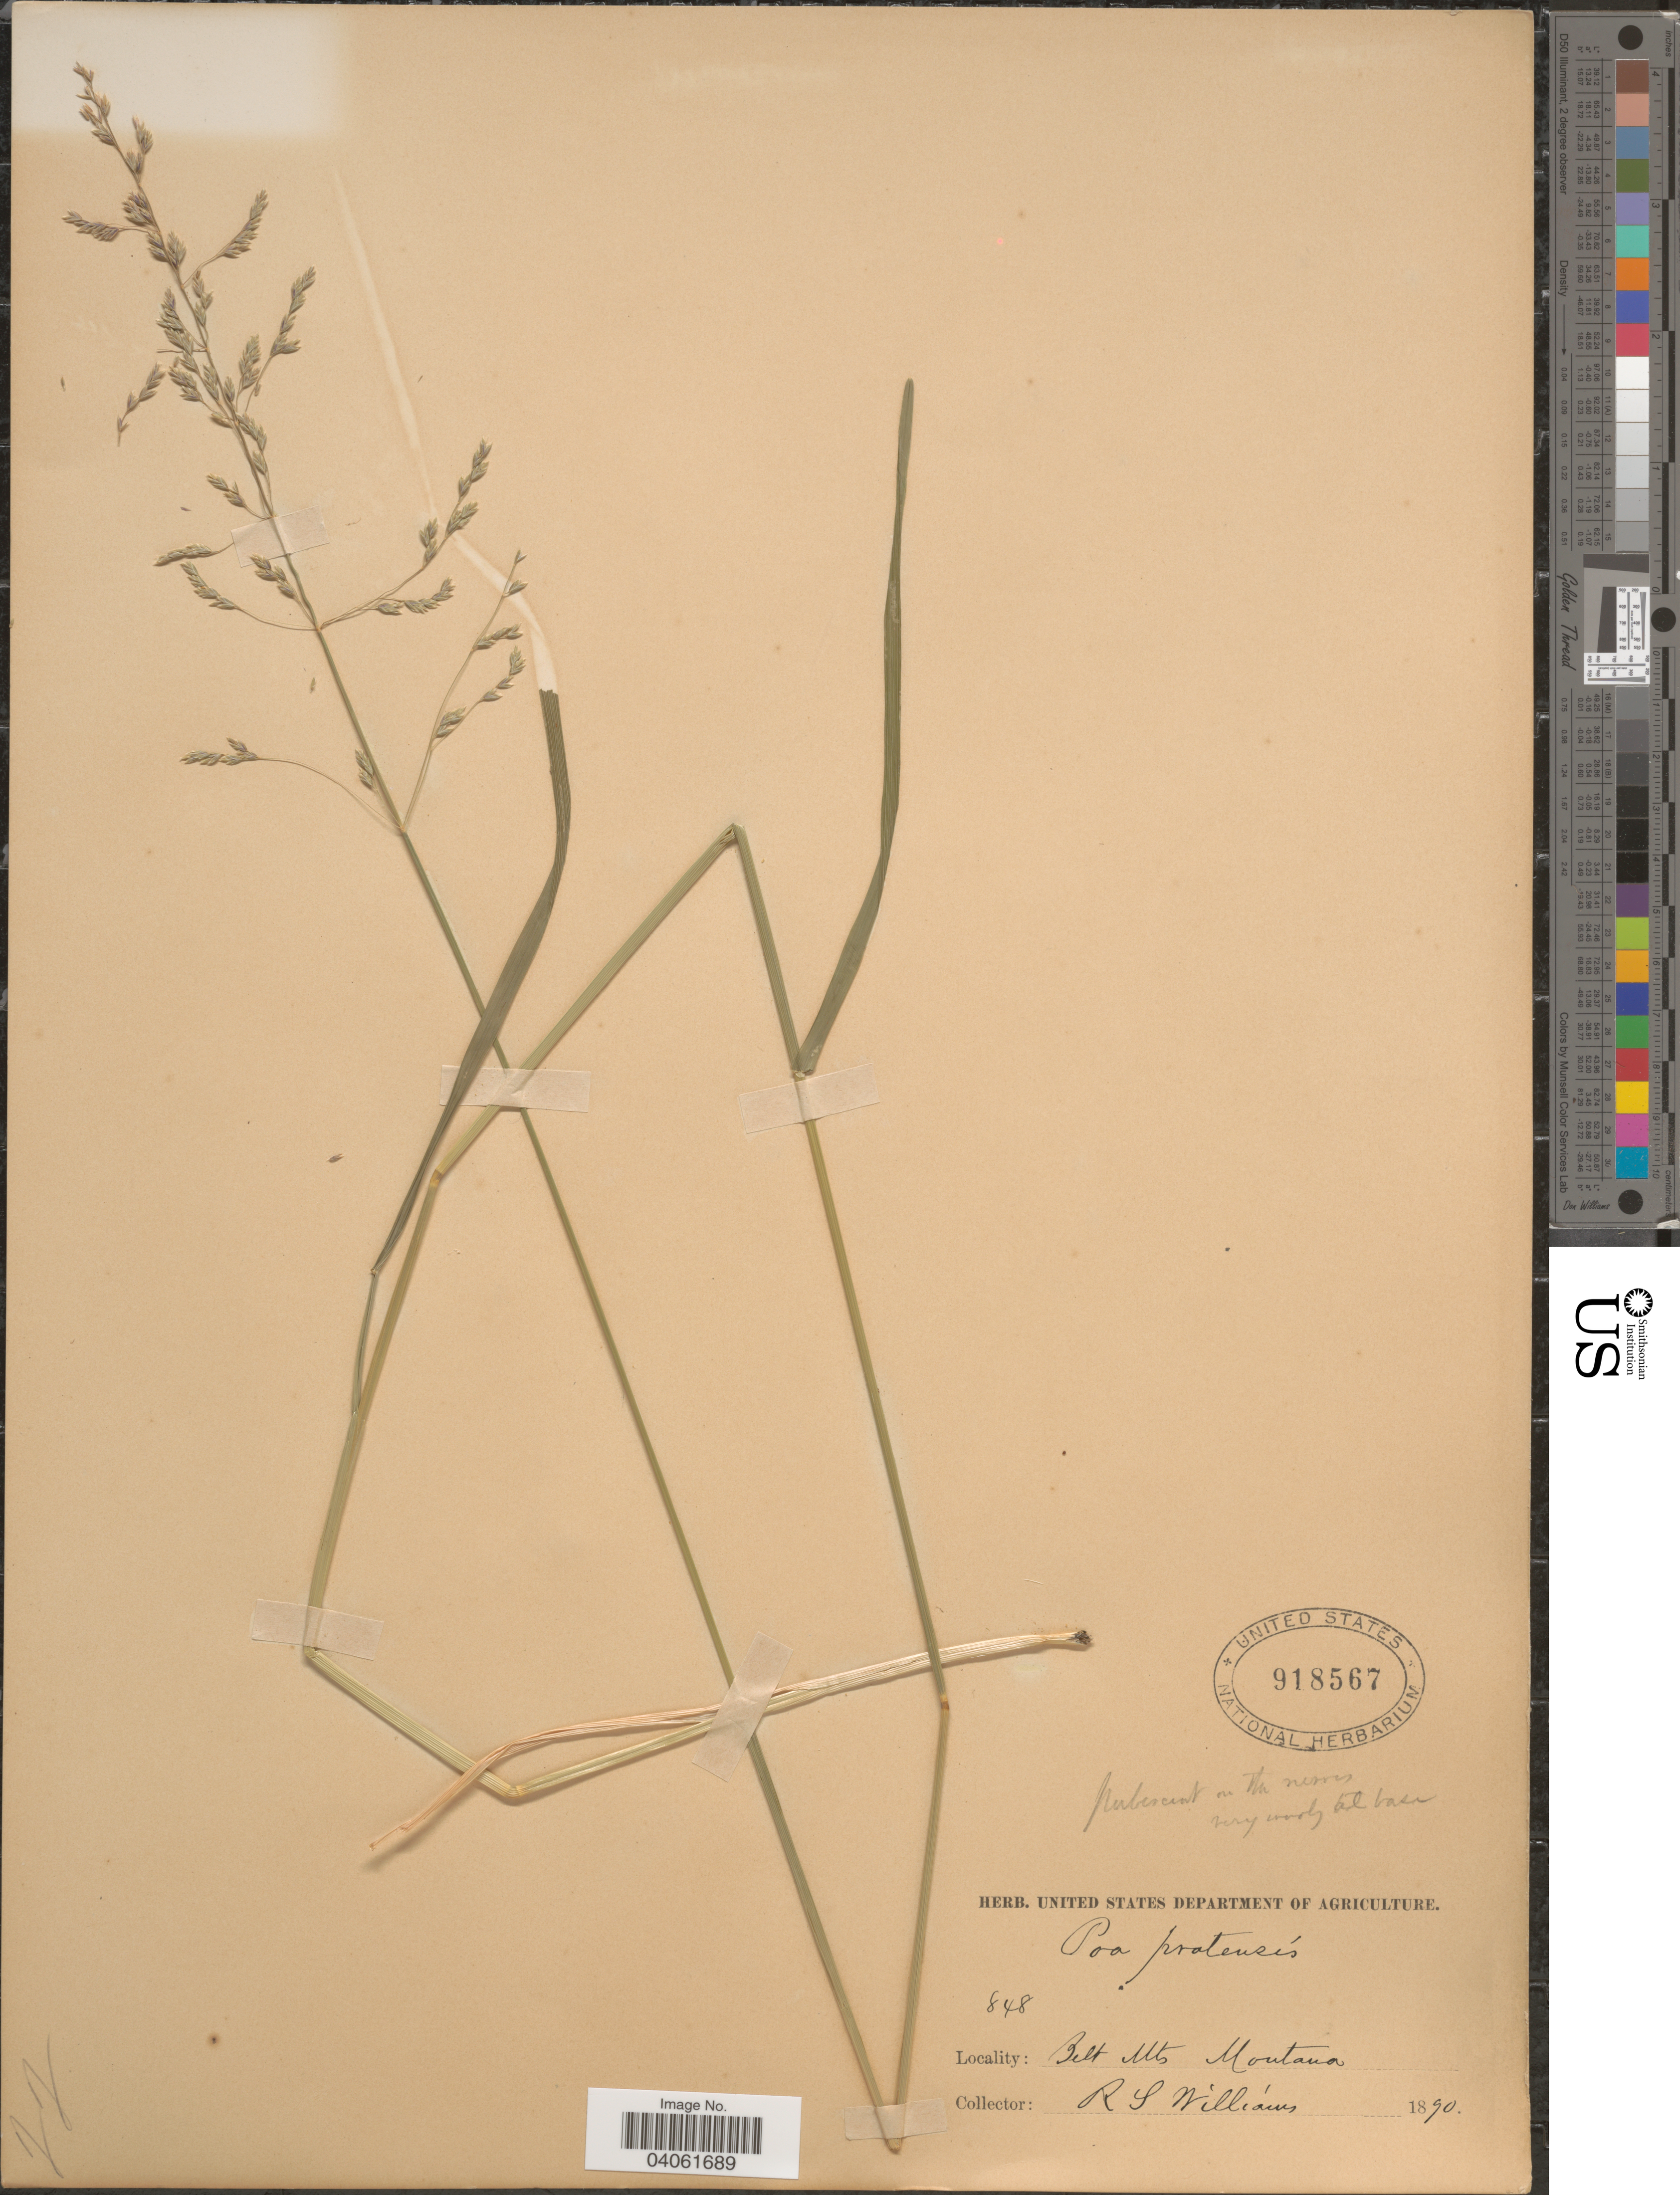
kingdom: Plantae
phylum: Tracheophyta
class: Liliopsida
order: Poales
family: Poaceae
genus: Poa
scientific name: Poa pratensis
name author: L.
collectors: R. S. Williams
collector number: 848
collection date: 1890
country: United States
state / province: Montana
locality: Belt Mts.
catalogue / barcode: US 918567